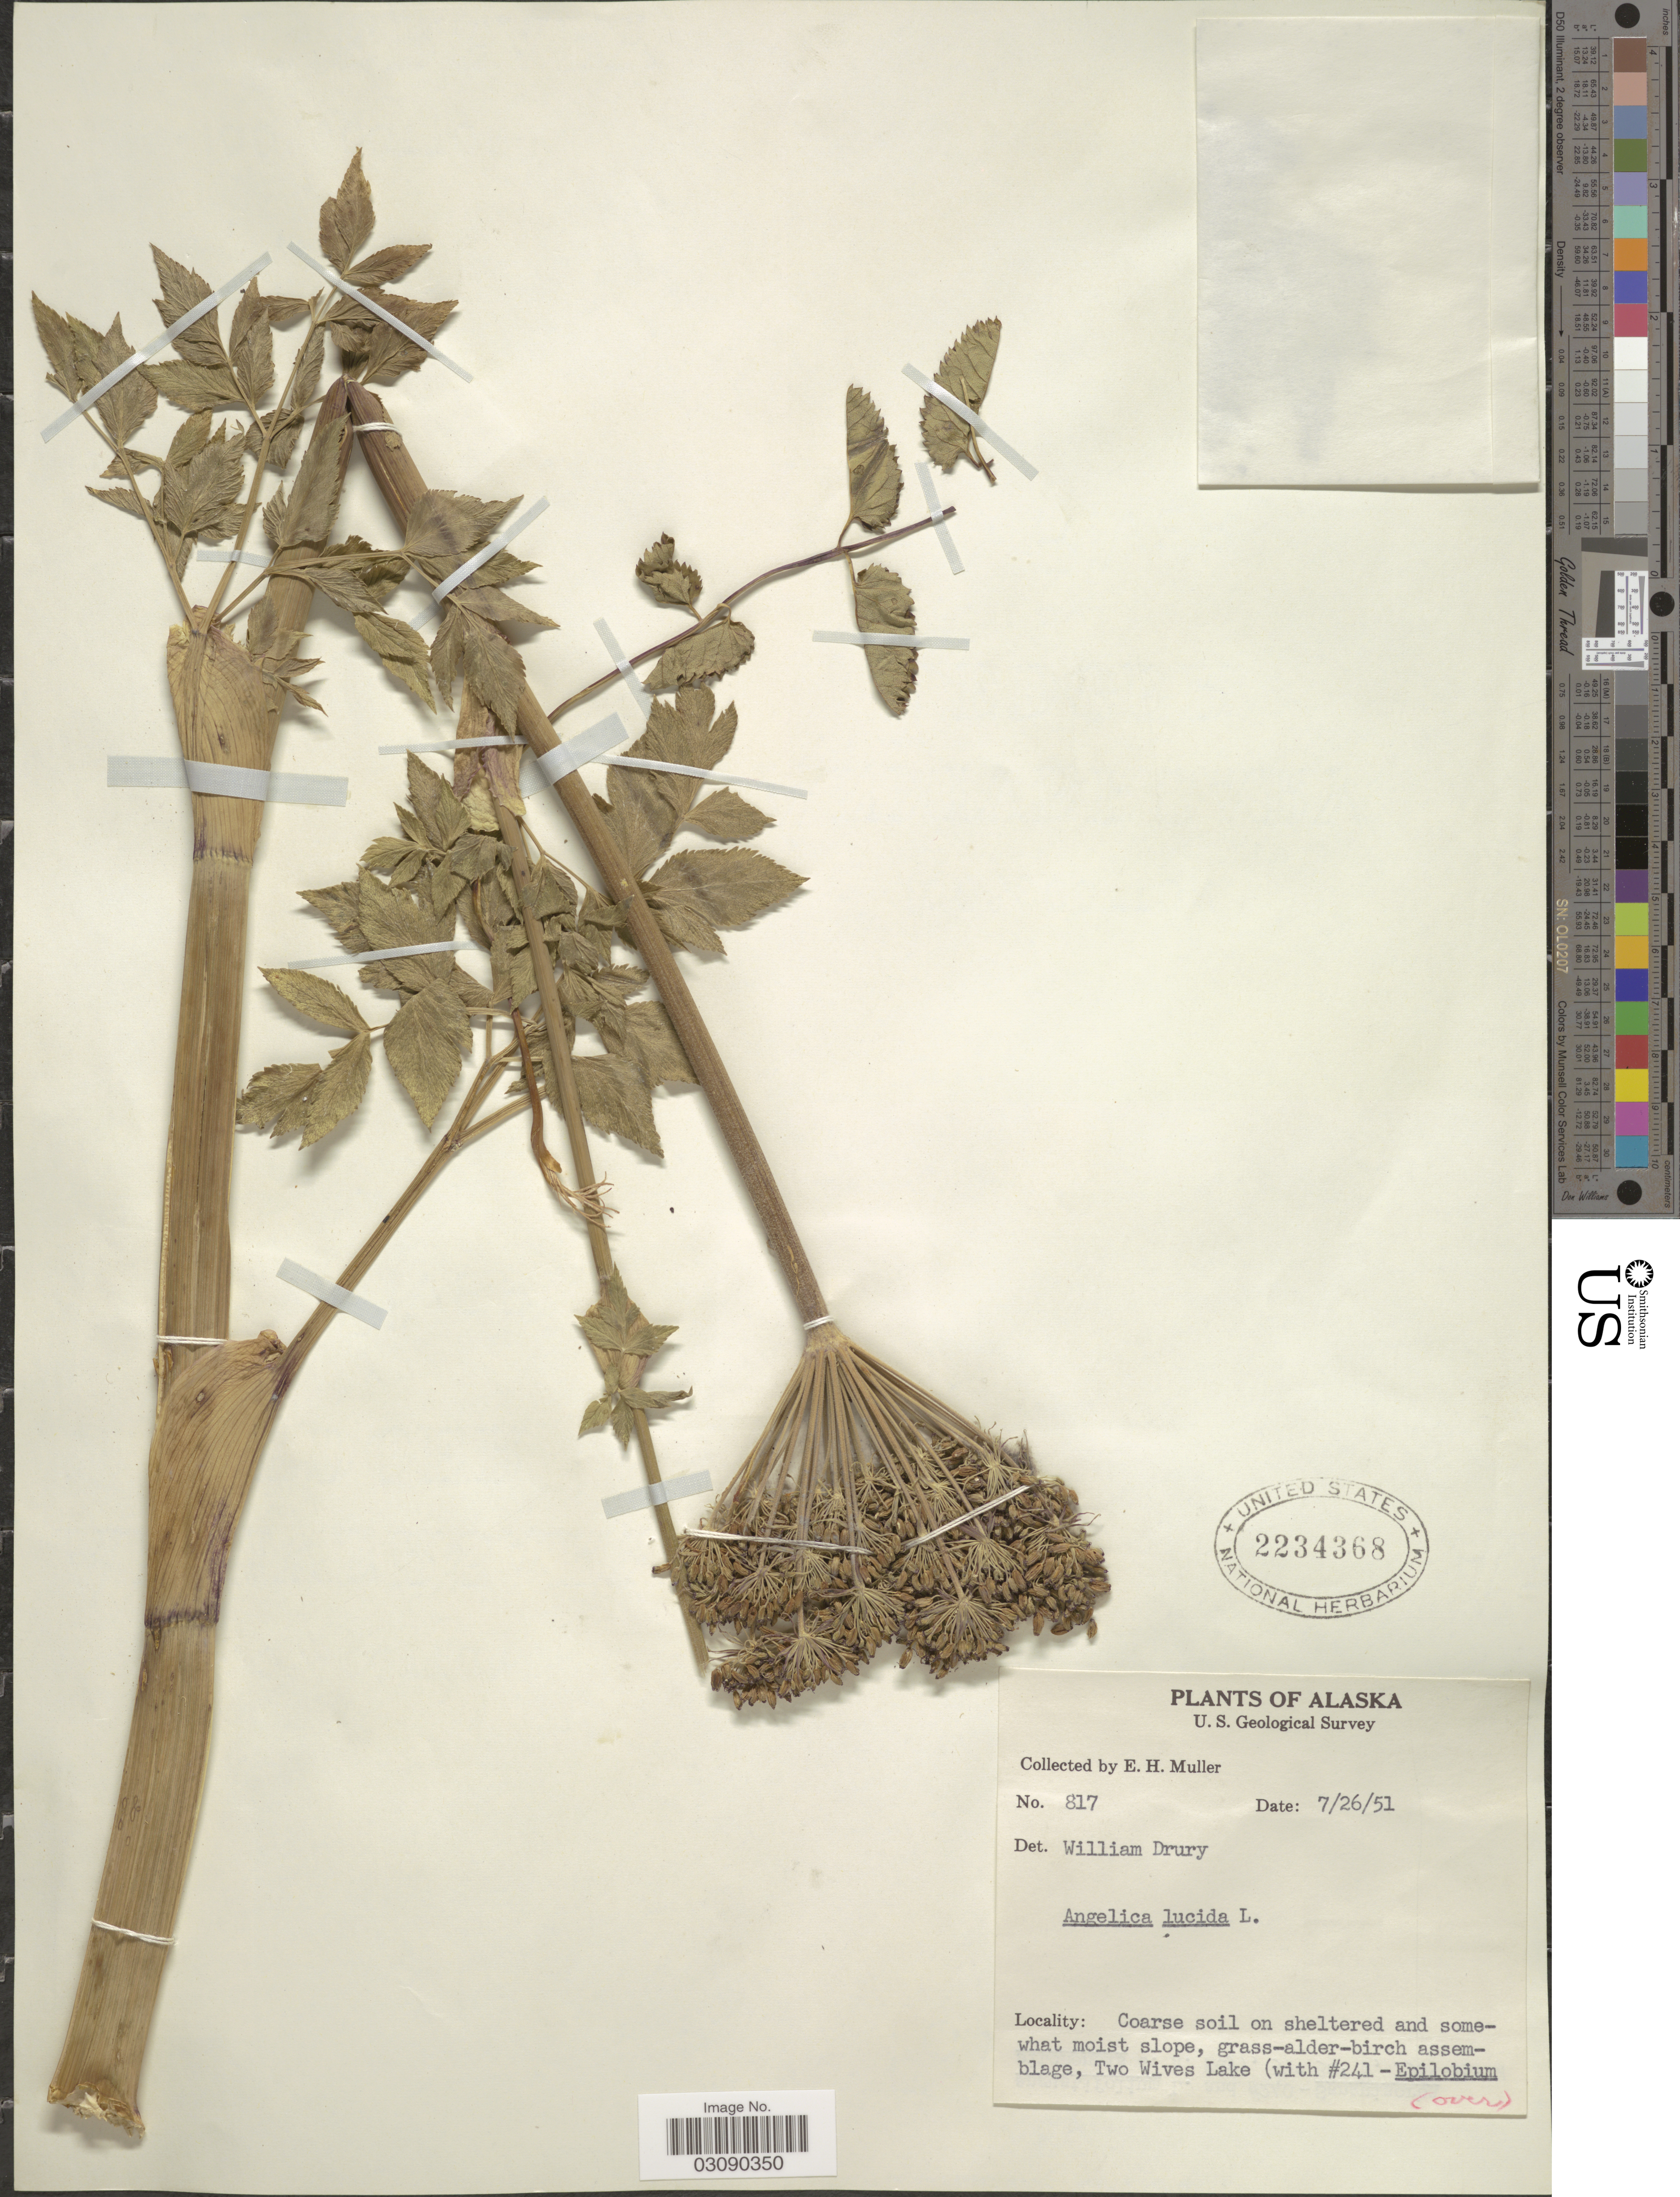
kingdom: Plantae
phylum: Tracheophyta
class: Magnoliopsida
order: Apiales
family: Apiaceae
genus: Angelica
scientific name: Angelica lucida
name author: L.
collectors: E. H. Muller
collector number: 817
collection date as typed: Transcribed d/m/y: 26/7/51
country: United States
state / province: Alaska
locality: Two Wives Lake.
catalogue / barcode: US 2234368